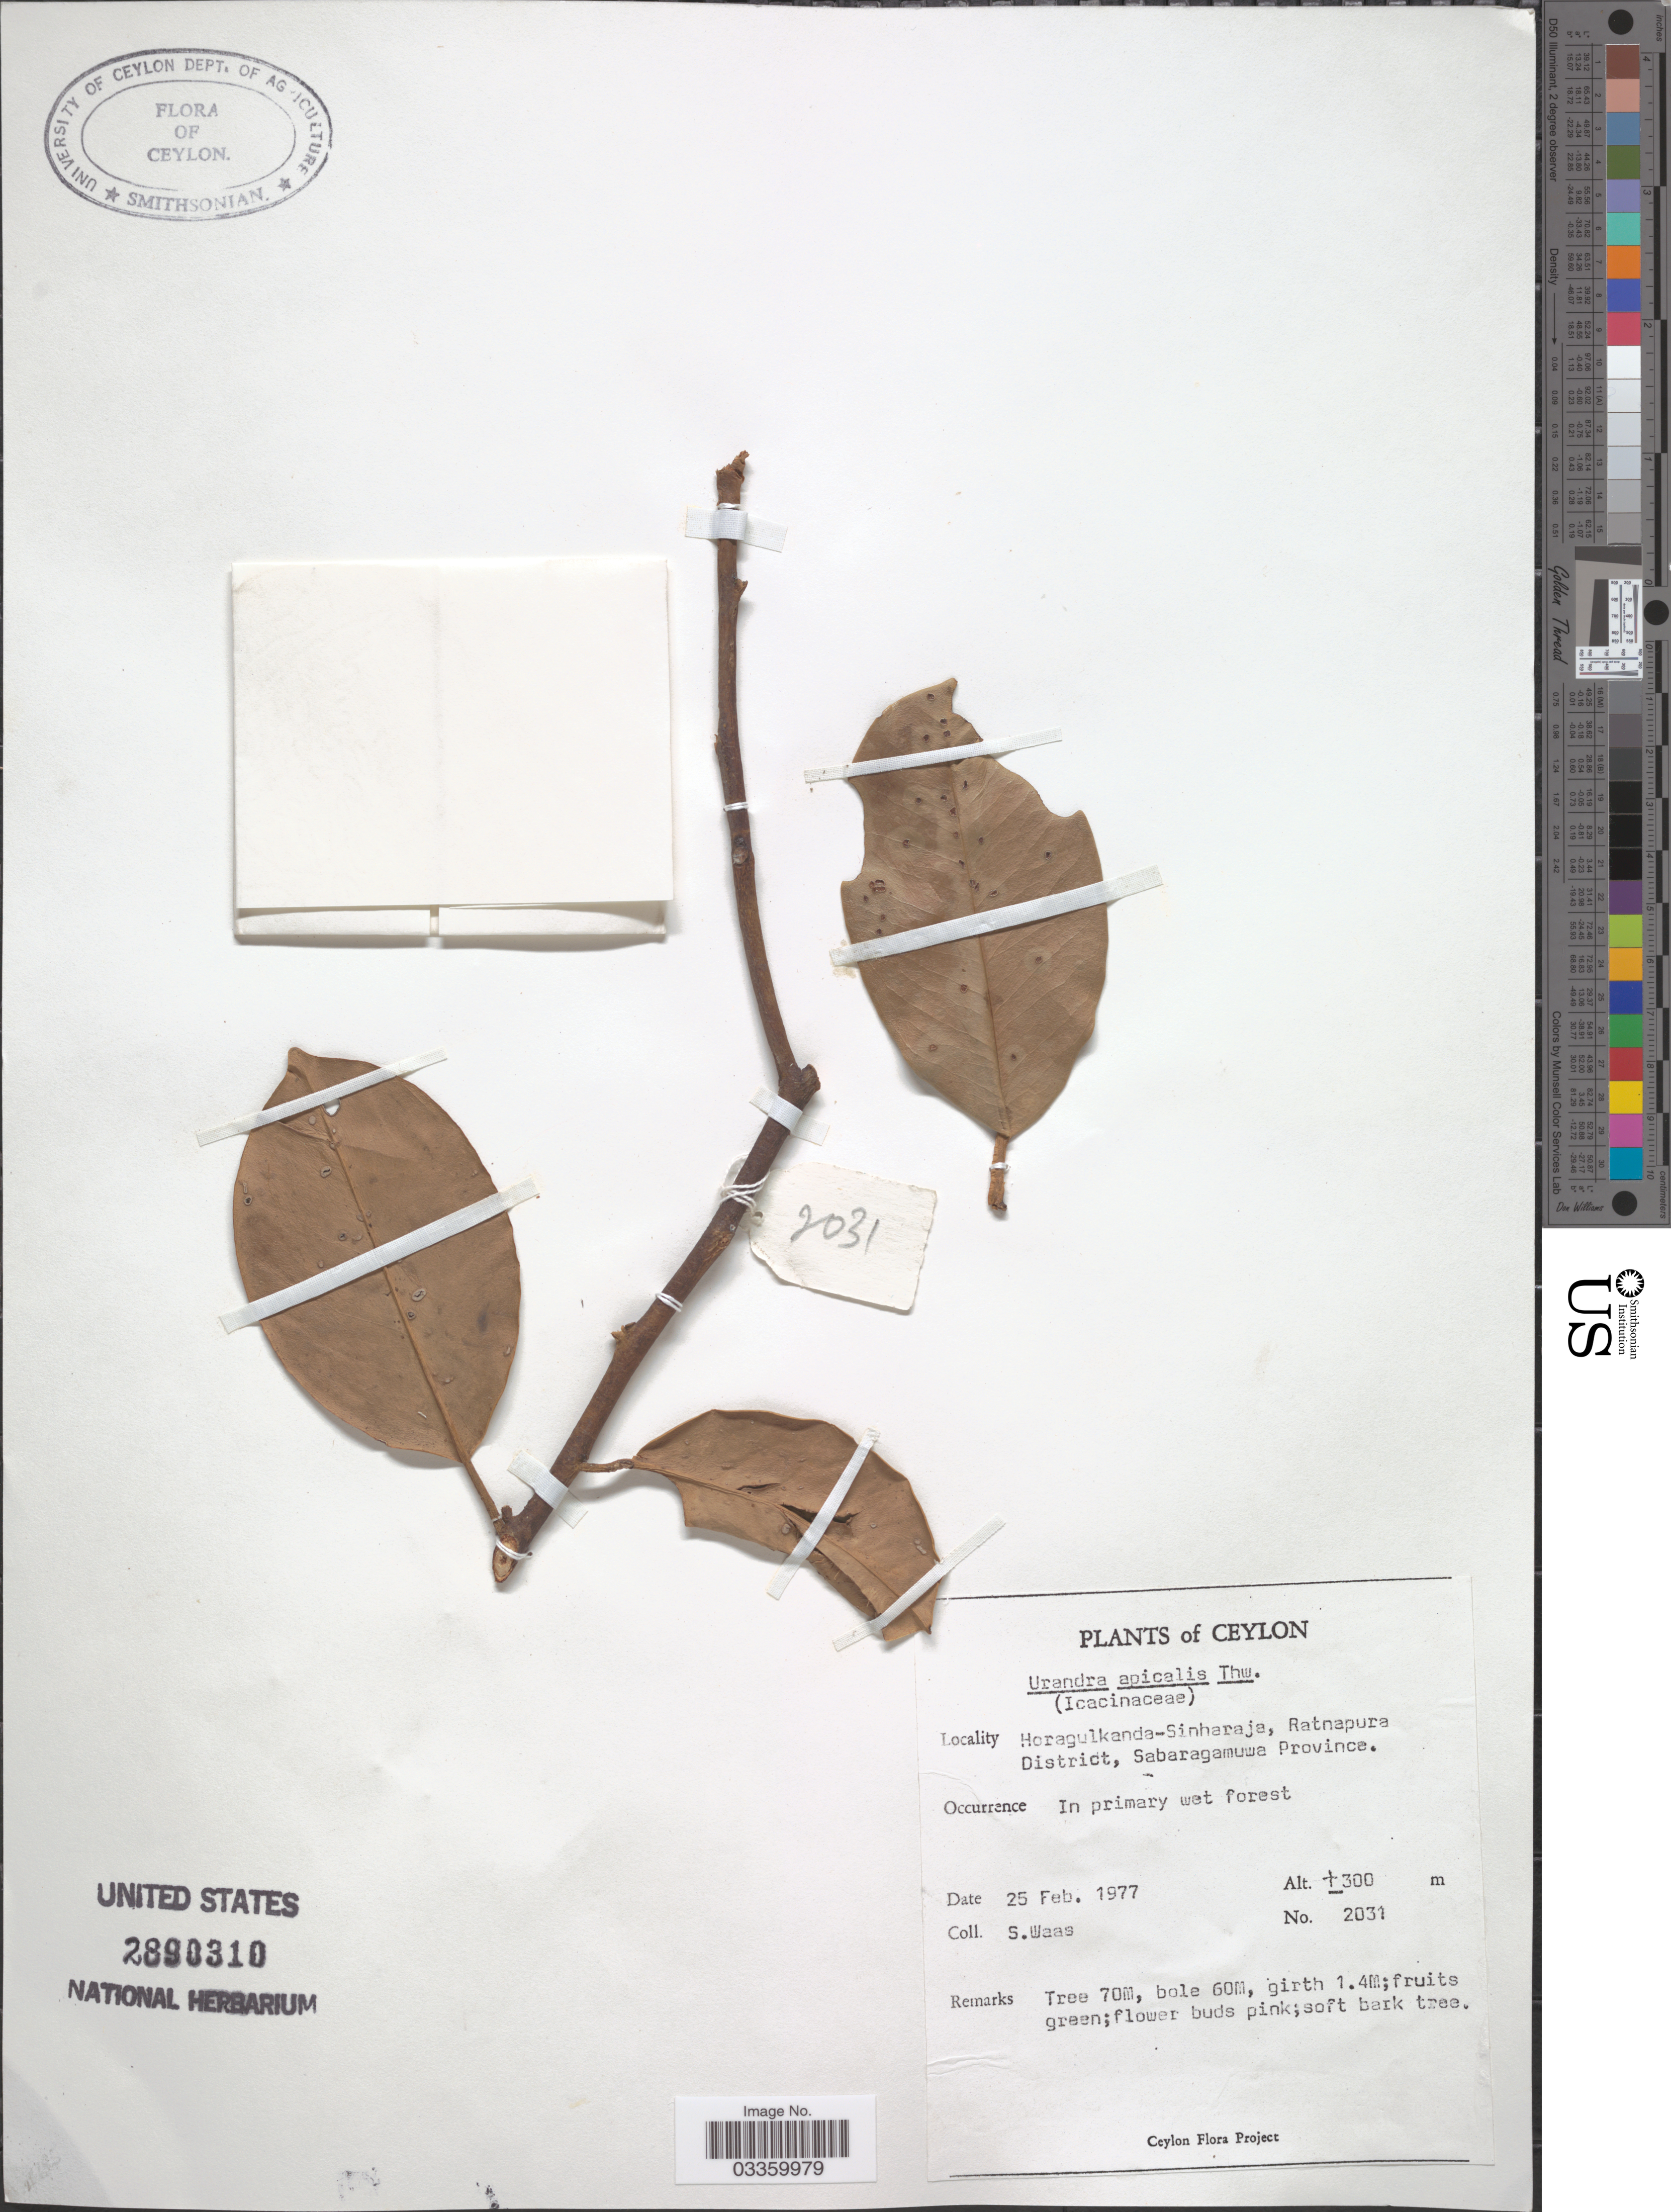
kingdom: Plantae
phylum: Tracheophyta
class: Magnoliopsida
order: Cardiopteridales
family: Stemonuraceae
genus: Stemonurus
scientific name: Stemonurus apicalis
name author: (Thwaites) Miers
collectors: S. Waas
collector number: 2031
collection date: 1977-02-25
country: Sri Lanka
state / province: Sabaragamuwa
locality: Ceylon. Horagulkanda-Sinharaja, Ratnapura District.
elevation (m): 300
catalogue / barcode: US 2890310